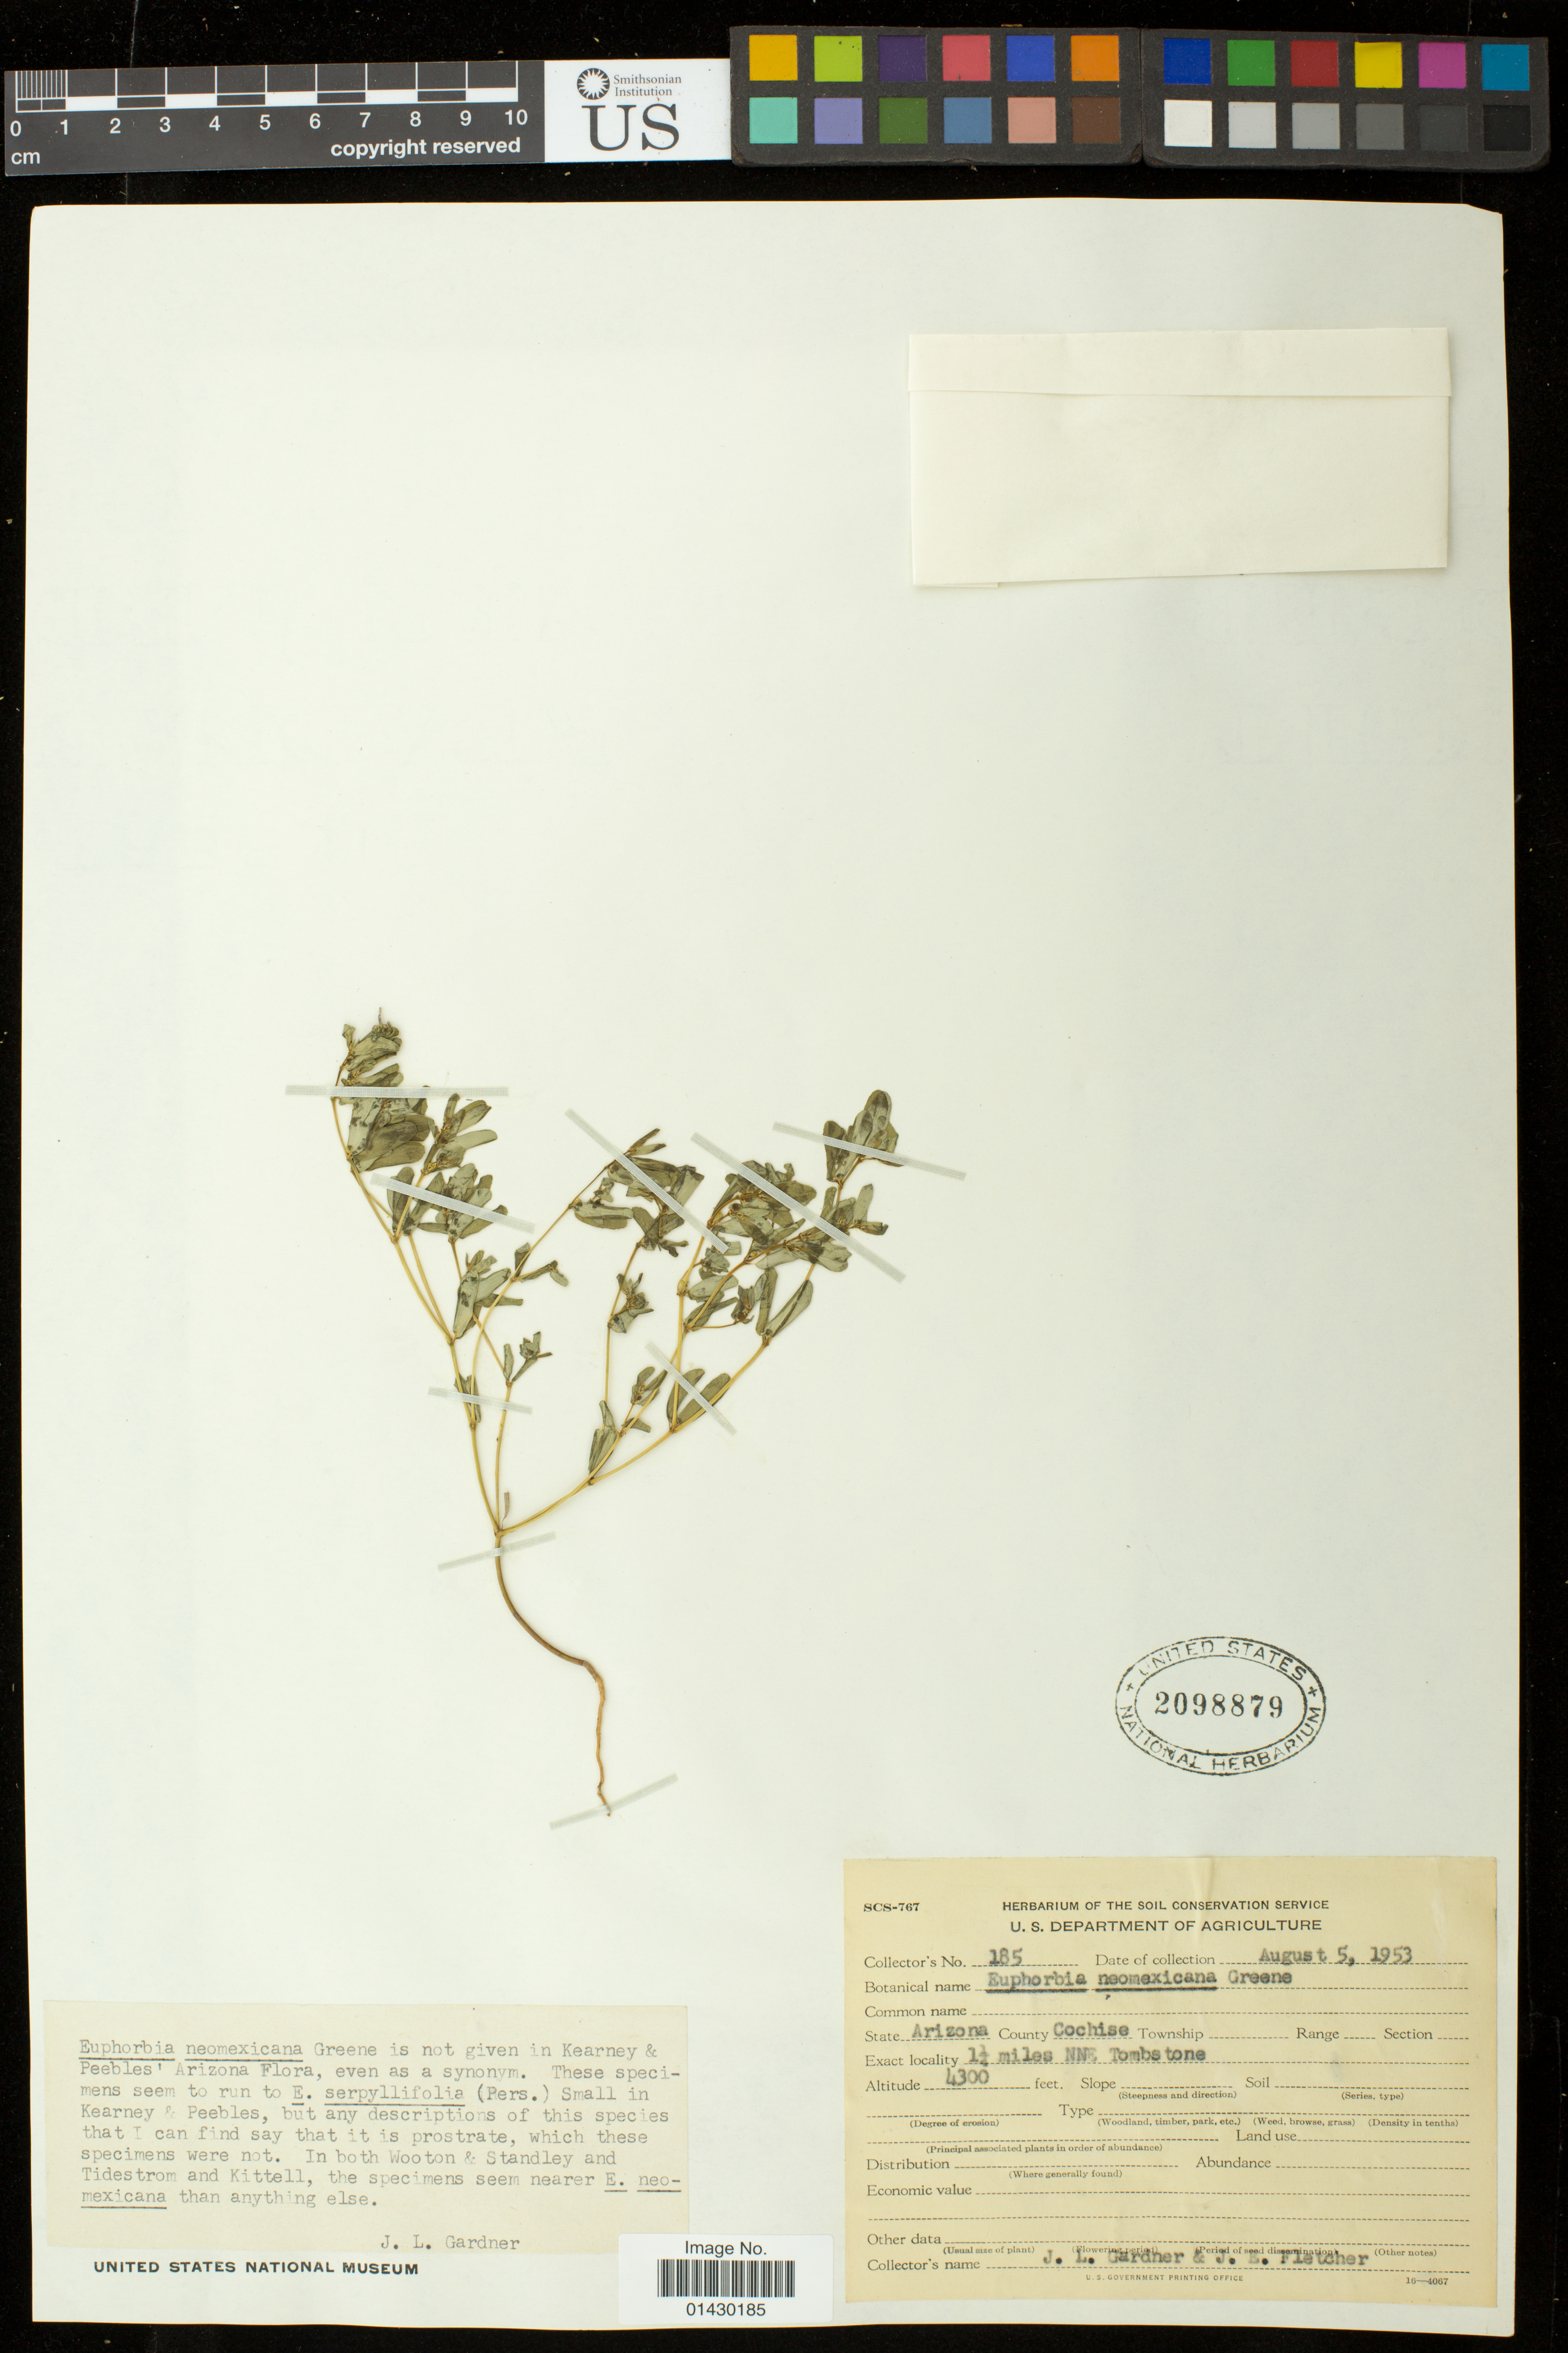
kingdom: Plantae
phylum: Tracheophyta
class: Magnoliopsida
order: Malpighiales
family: Euphorbiaceae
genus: Euphorbia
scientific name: Euphorbia serpillifolia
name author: Pers.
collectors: J. L. Gardner & J. Fletcher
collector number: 185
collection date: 1953-08-05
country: United States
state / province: Arizona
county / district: Cochise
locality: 1 1/4 miles NNE Tombstone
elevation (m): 1311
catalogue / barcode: US 2098879